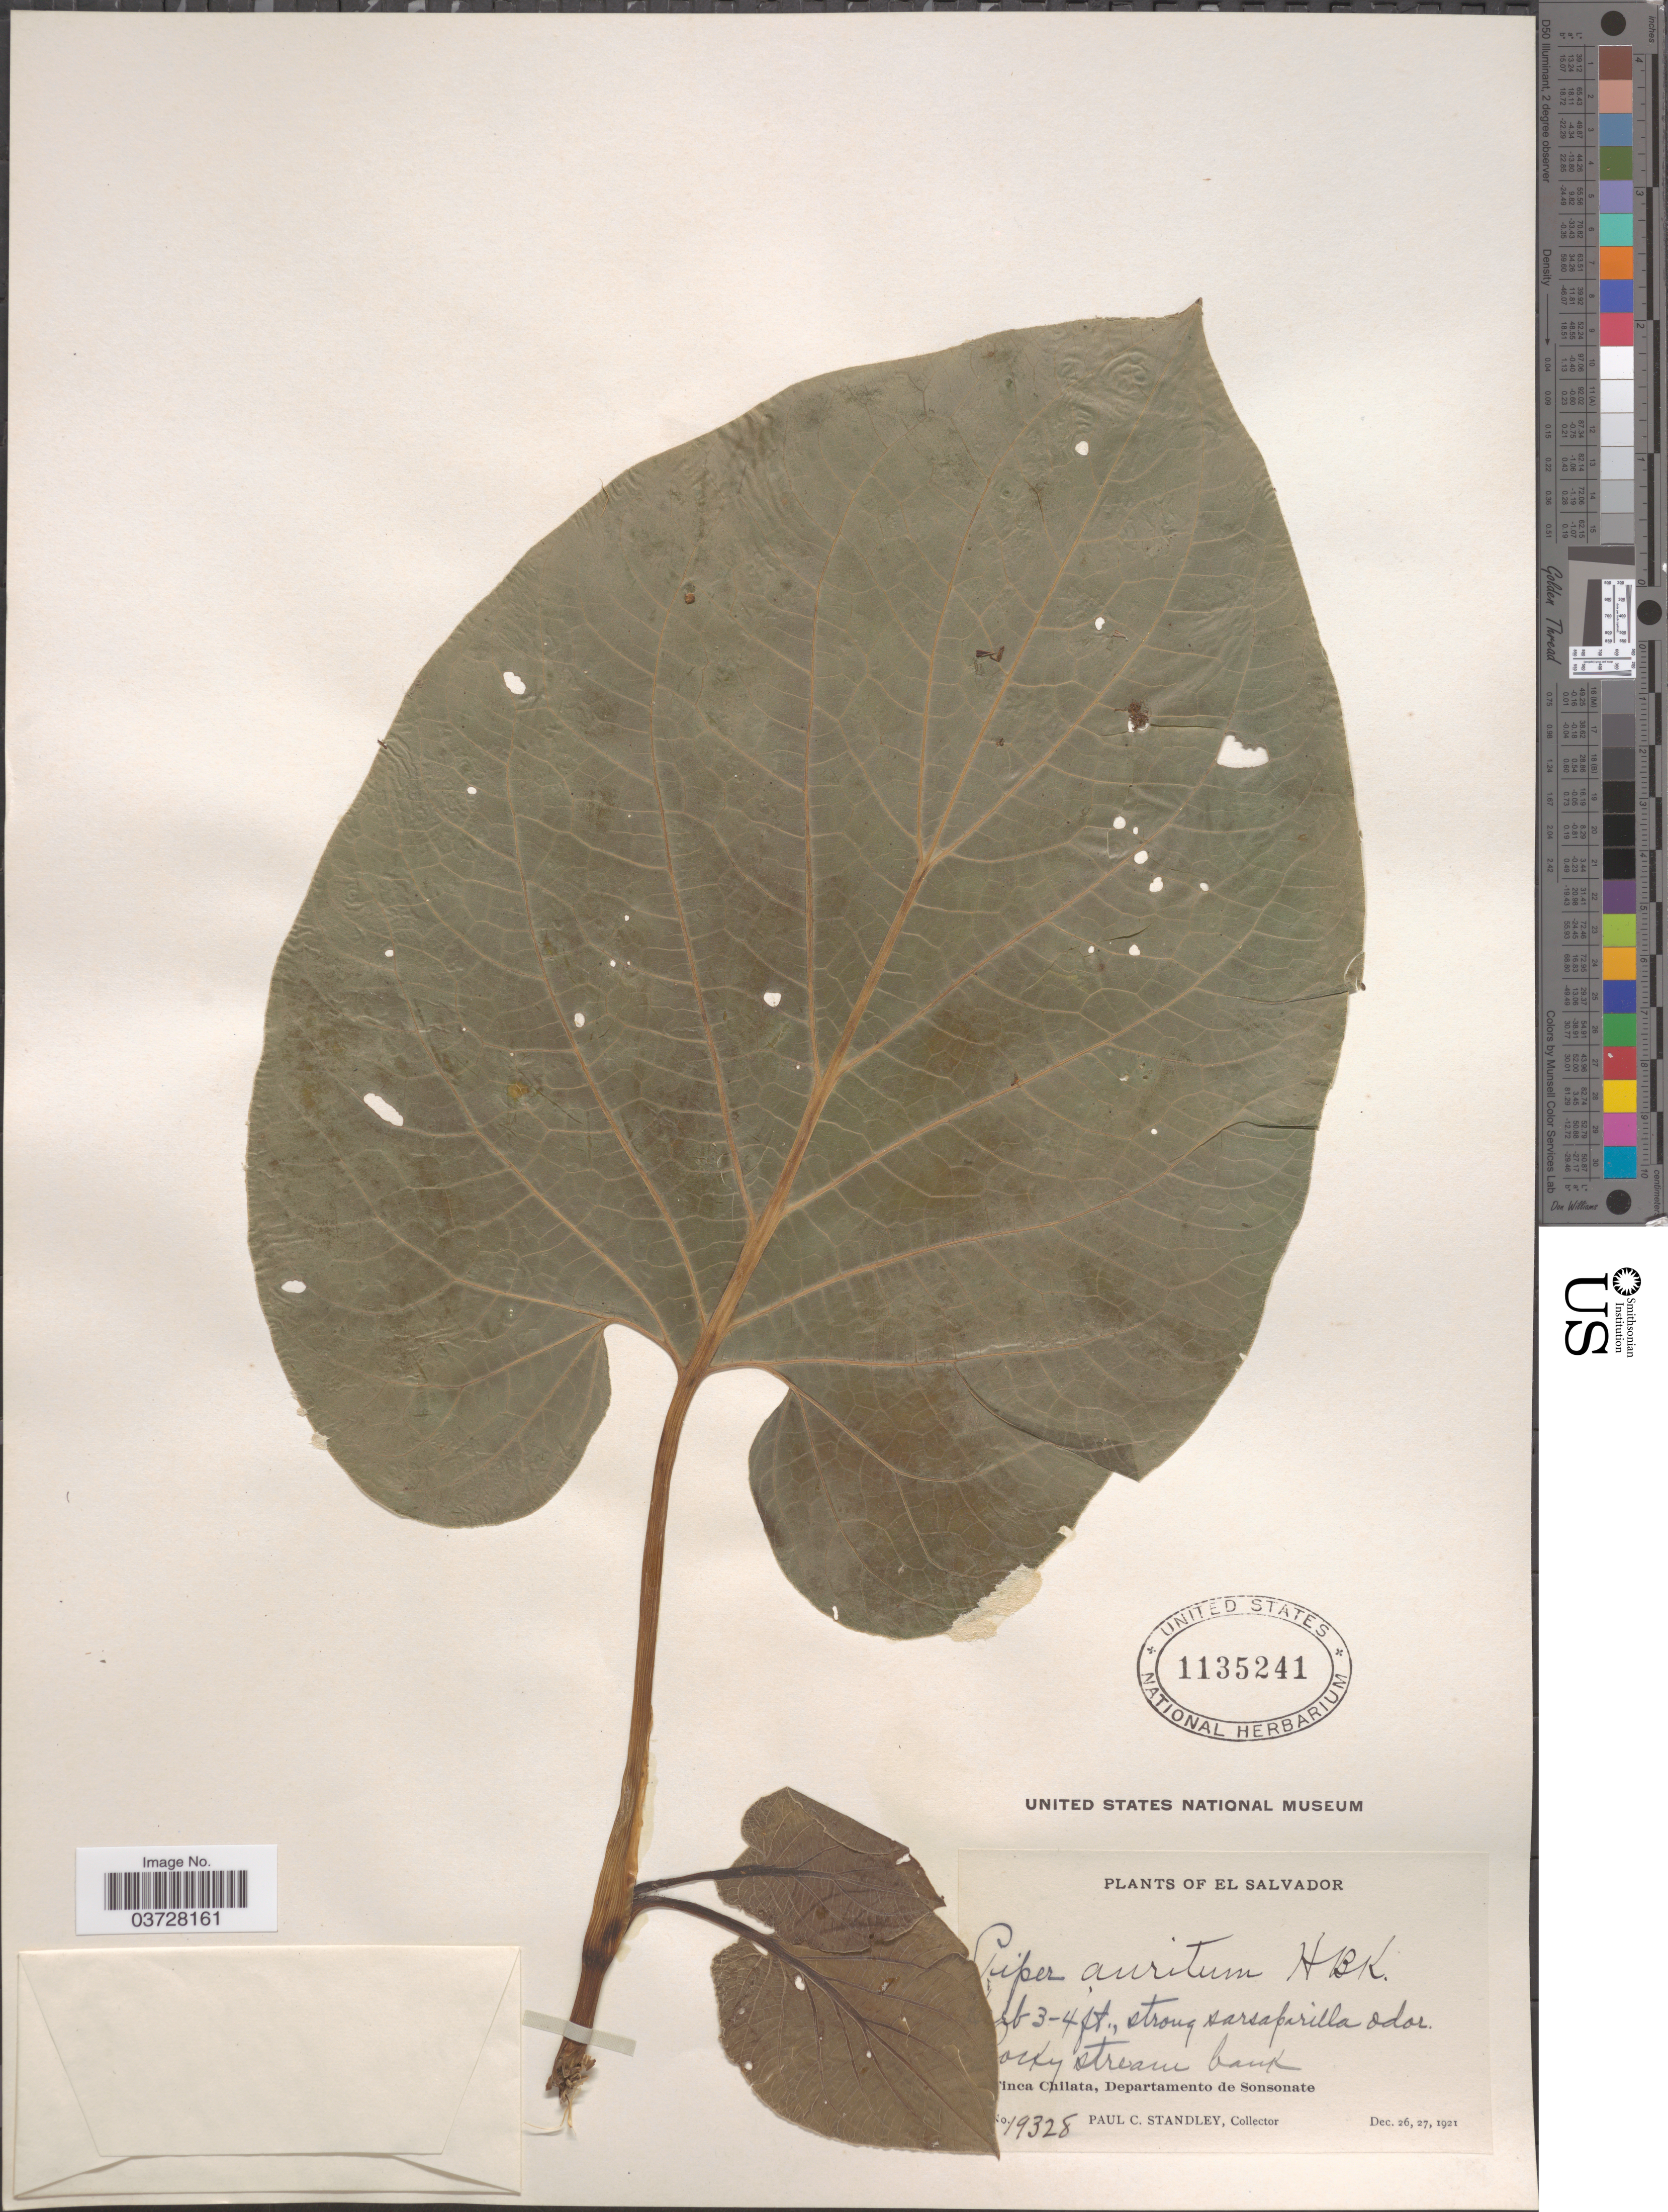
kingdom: Plantae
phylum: Tracheophyta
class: Magnoliopsida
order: Piperales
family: Piperaceae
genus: Piper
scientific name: Piper auritum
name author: Kunth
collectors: P. C. Standley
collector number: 19328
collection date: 1921-12-26/1921-12-27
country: El Salvador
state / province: Sonsonate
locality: Finca Chilata, Departamento de Sonsonate.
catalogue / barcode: US 1135241